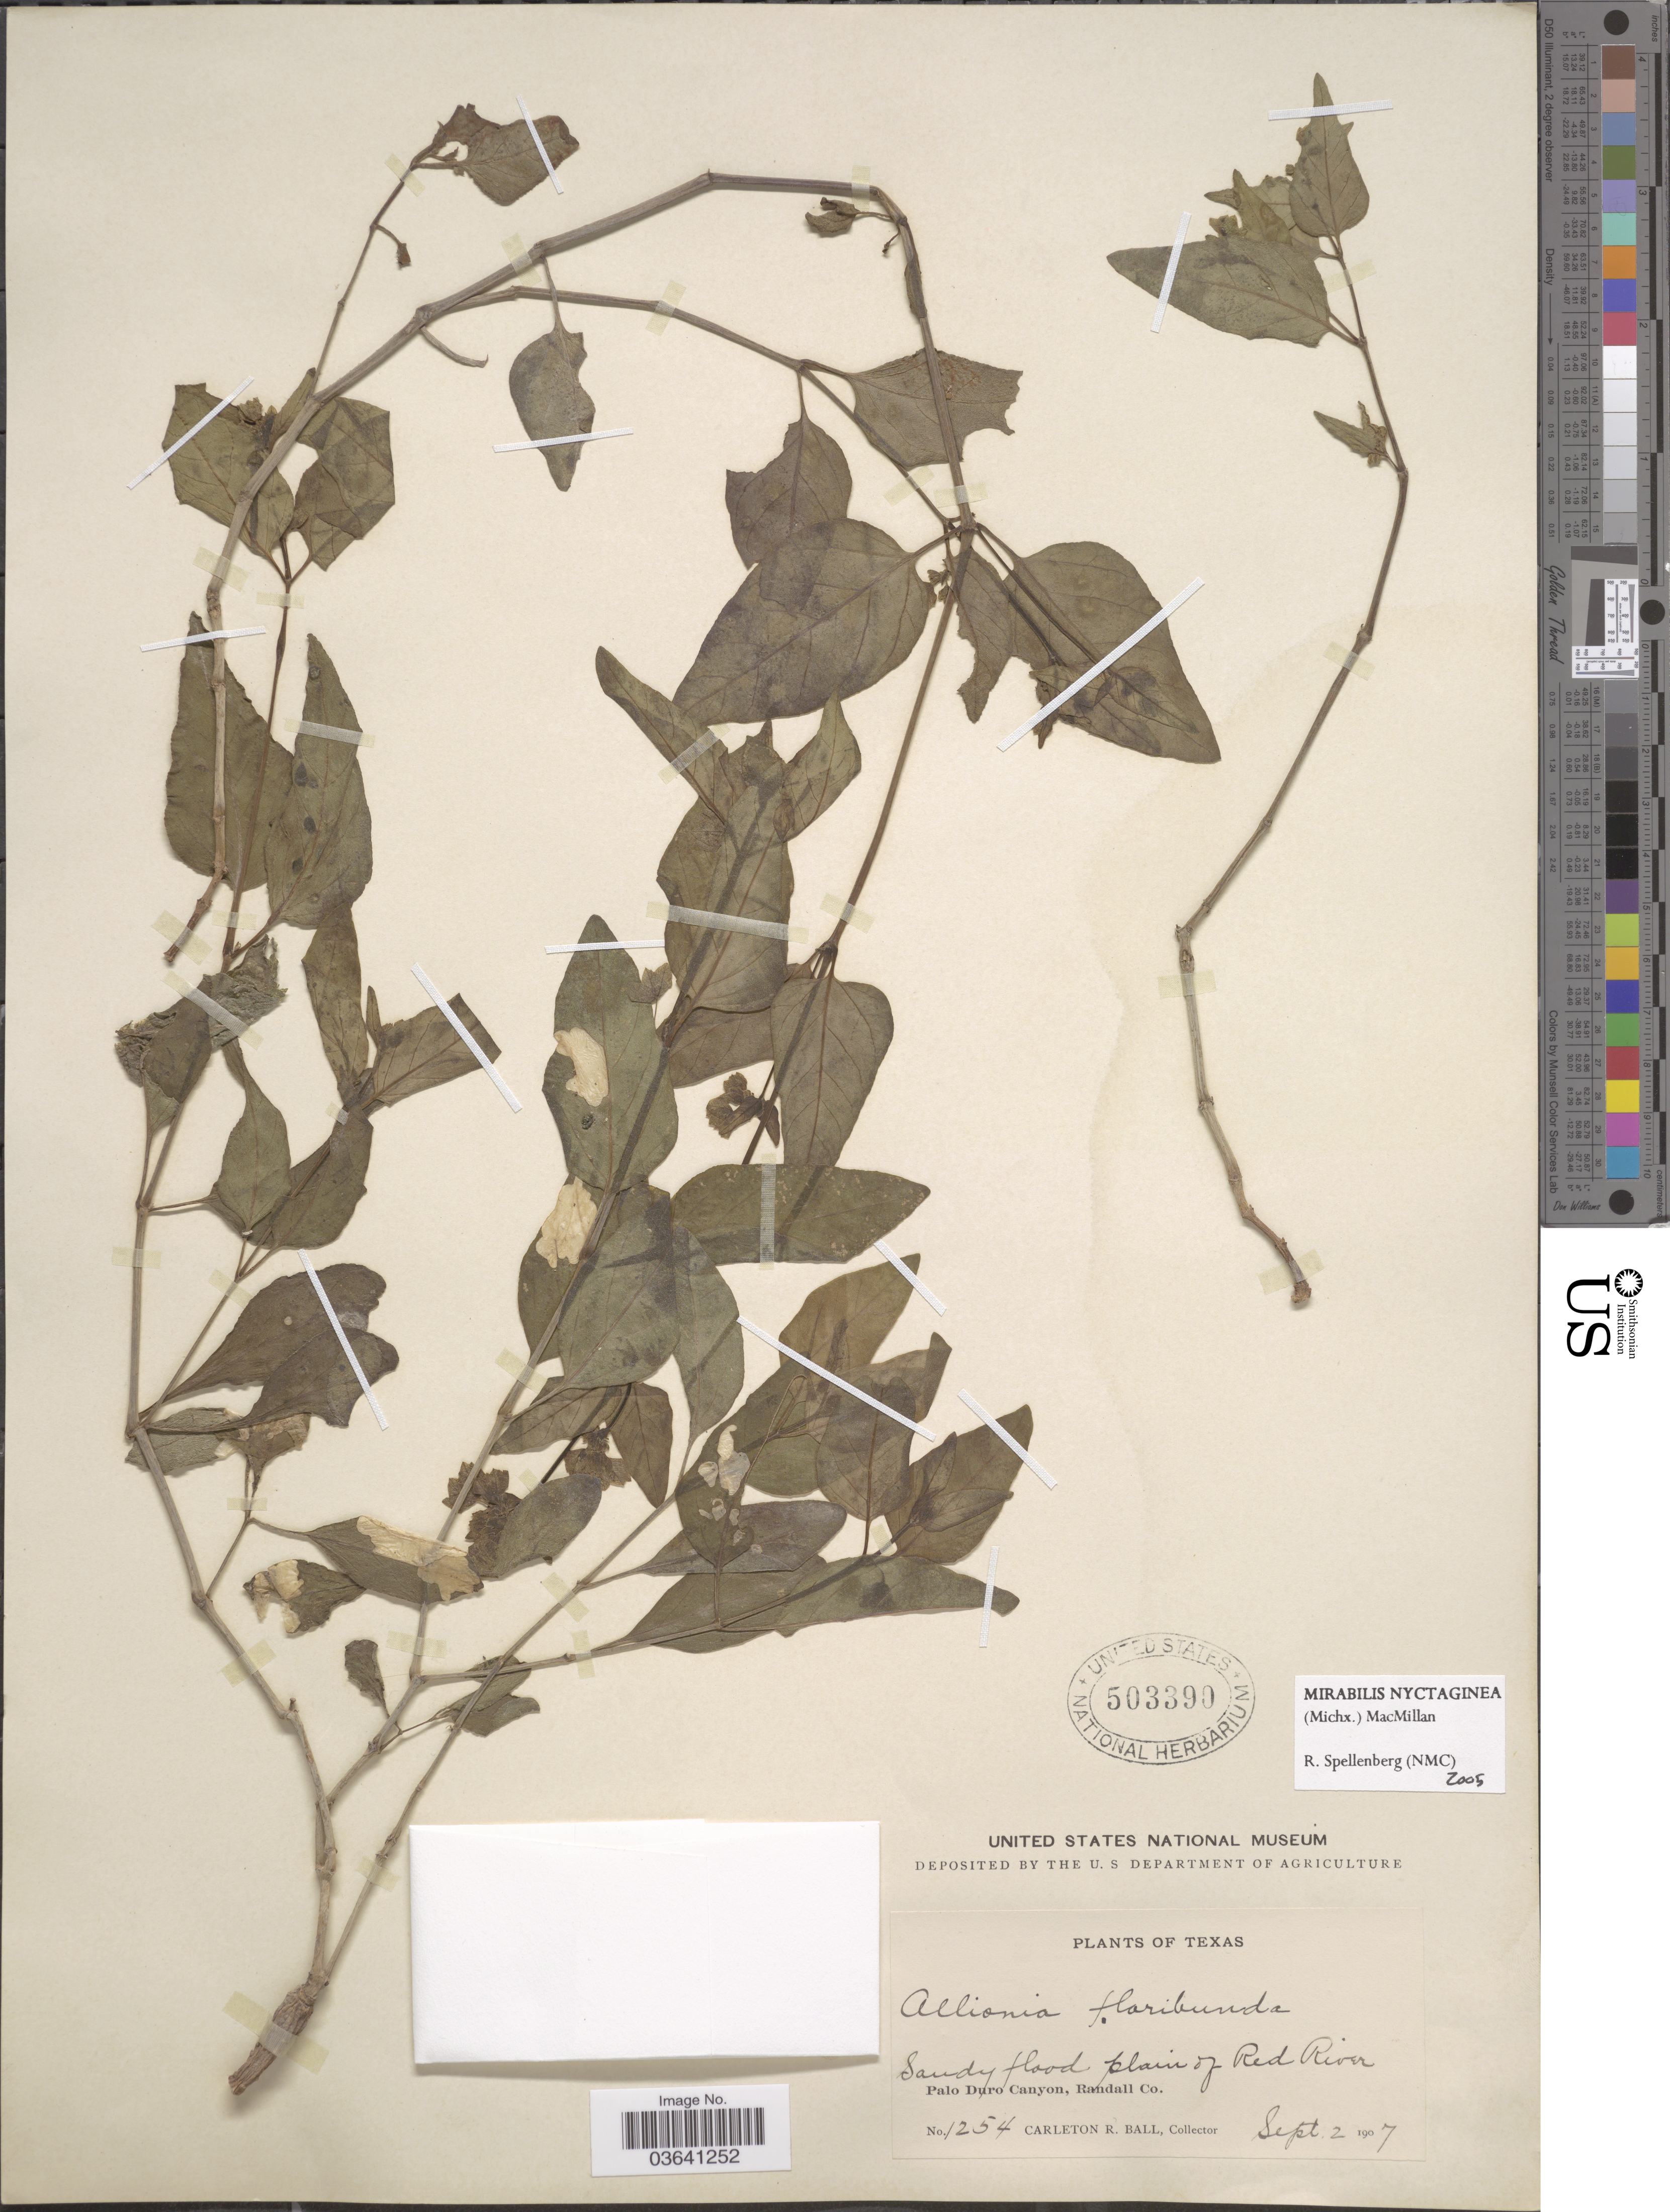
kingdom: Plantae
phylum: Tracheophyta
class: Magnoliopsida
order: Caryophyllales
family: Nyctaginaceae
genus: Mirabilis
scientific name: Mirabilis nyctaginea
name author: (Michx.) MacMill.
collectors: C. R. Ball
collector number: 1254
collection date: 1907-09-02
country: United States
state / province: Texas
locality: Sandy flood plain of Red River. Palo Duro Canyon, Randall Co.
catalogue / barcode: US 503390